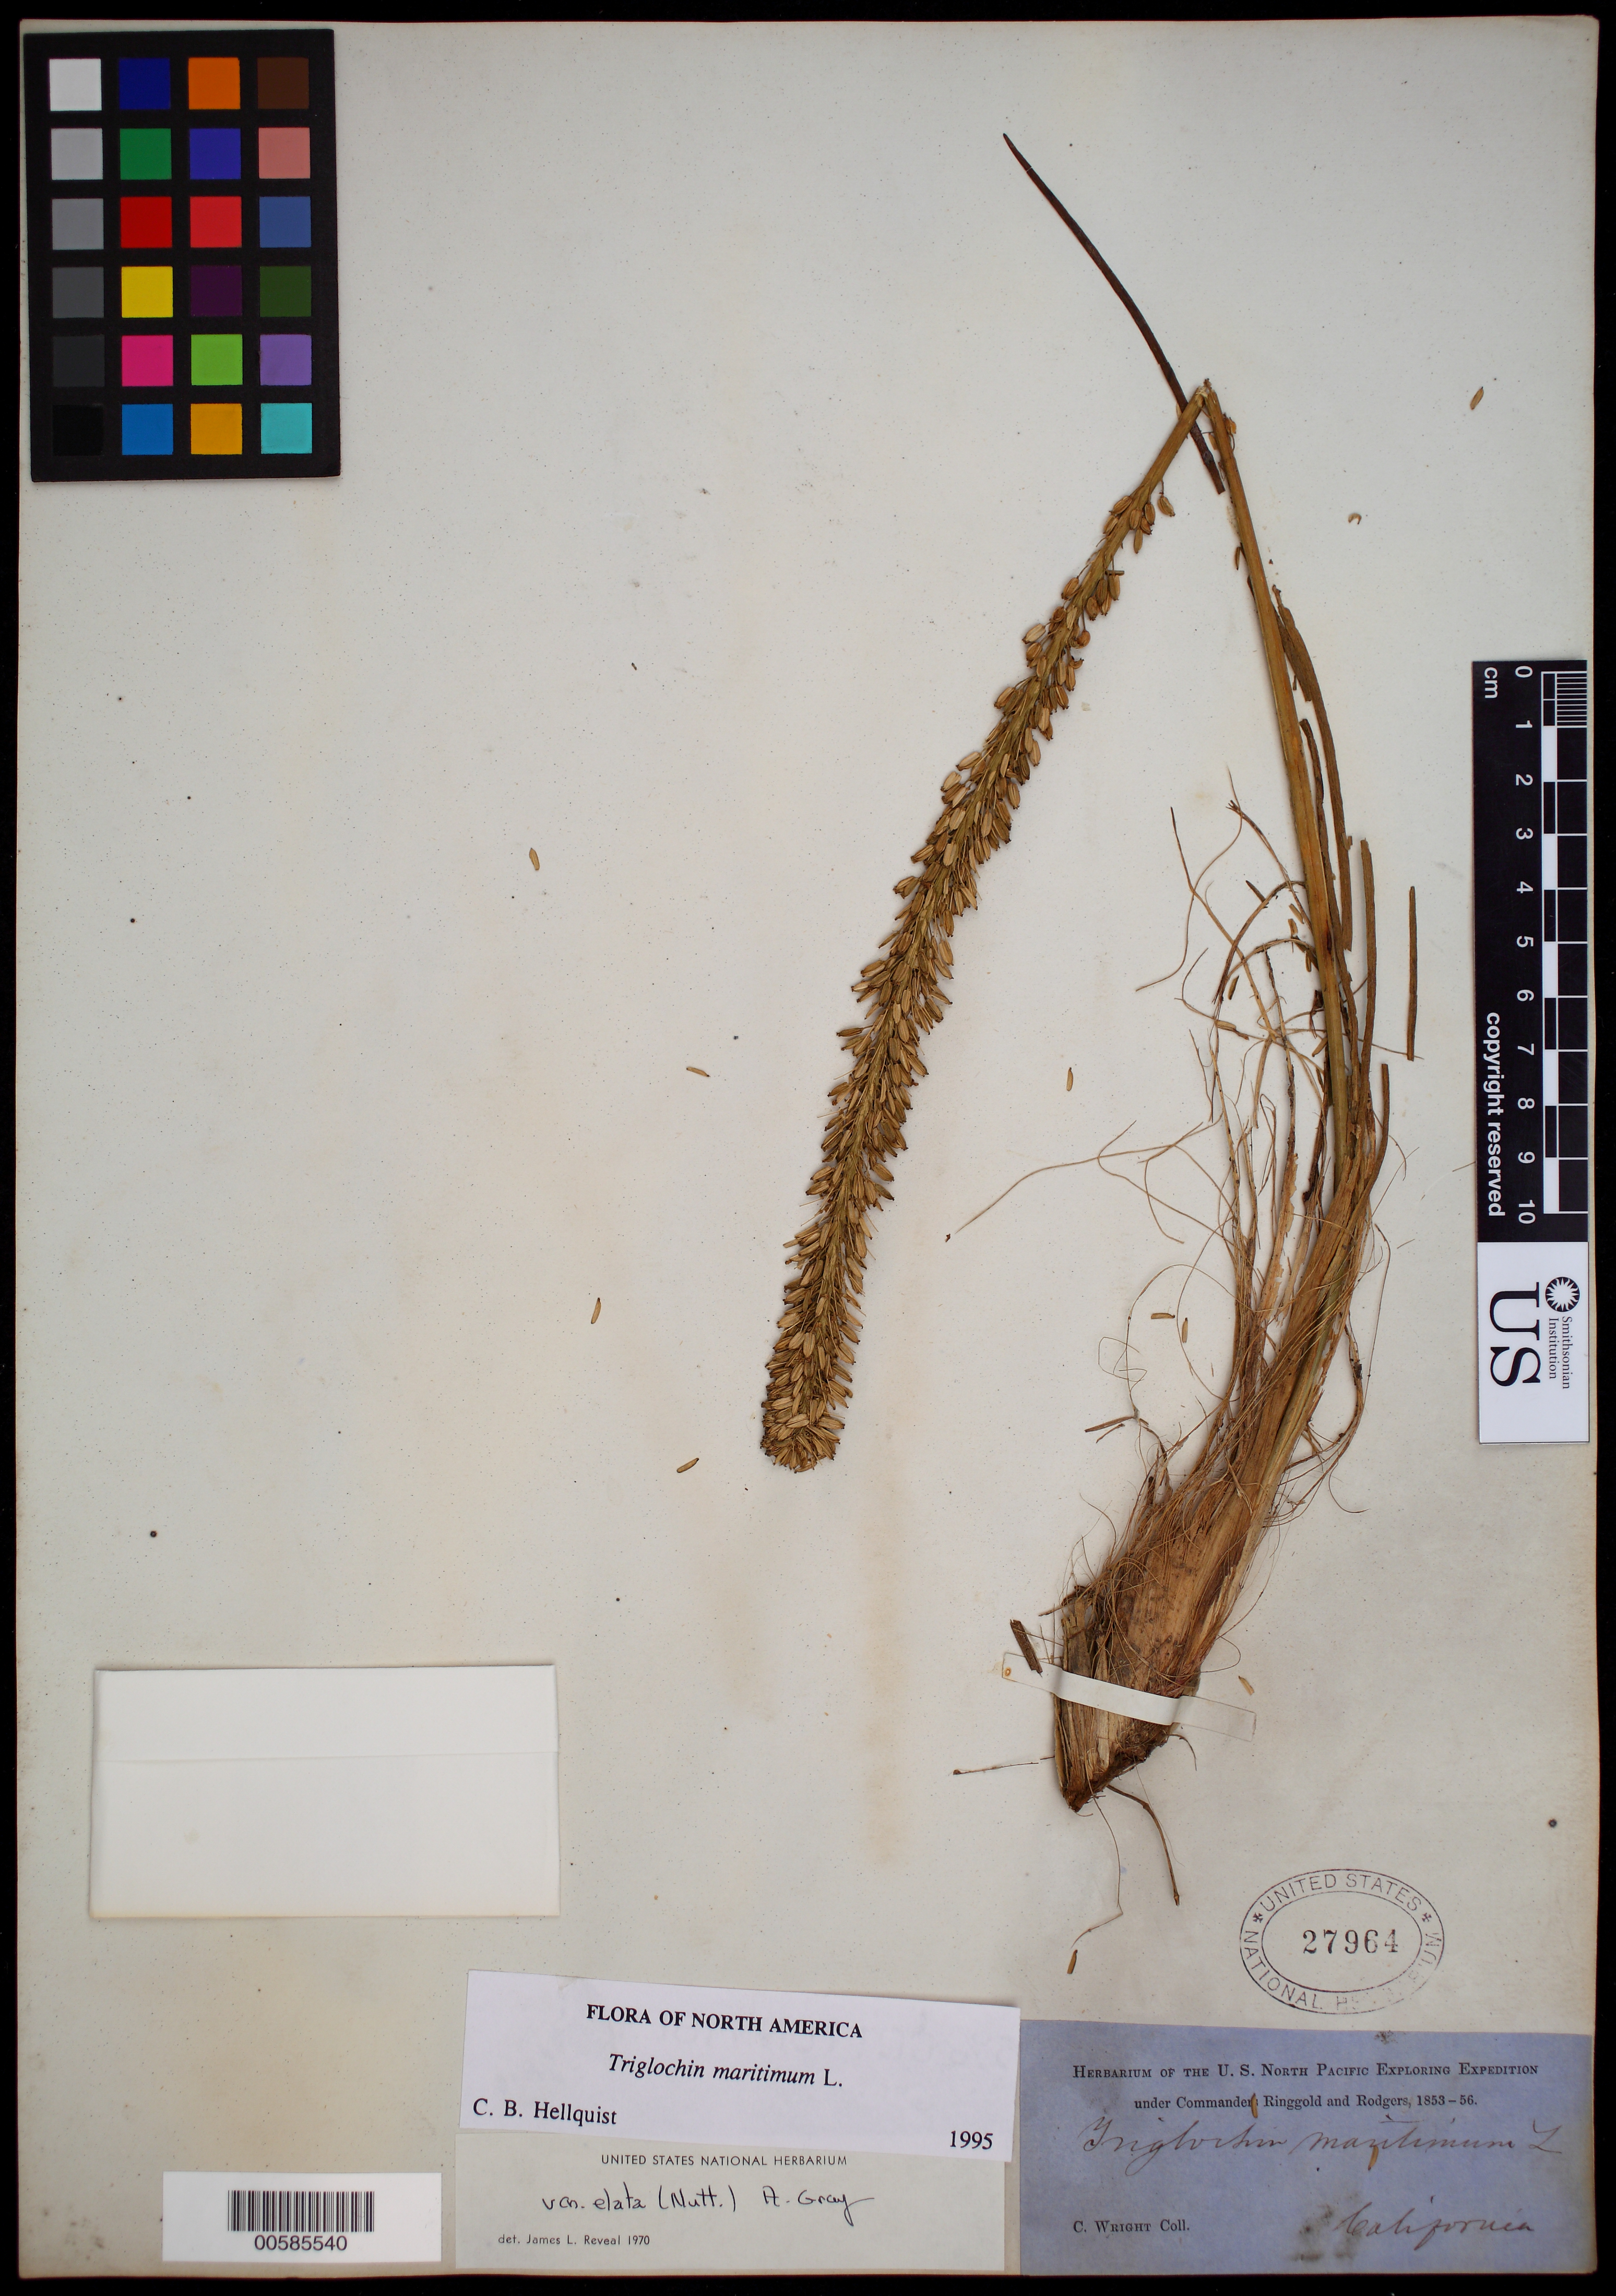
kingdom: Plantae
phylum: Tracheophyta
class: Liliopsida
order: Alismatales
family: Juncaginaceae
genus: Triglochin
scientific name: Triglochin maritima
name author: L.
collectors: C. Wright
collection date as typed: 1853 to -- --- 1856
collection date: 1853/1856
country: United States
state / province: California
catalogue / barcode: US 27964